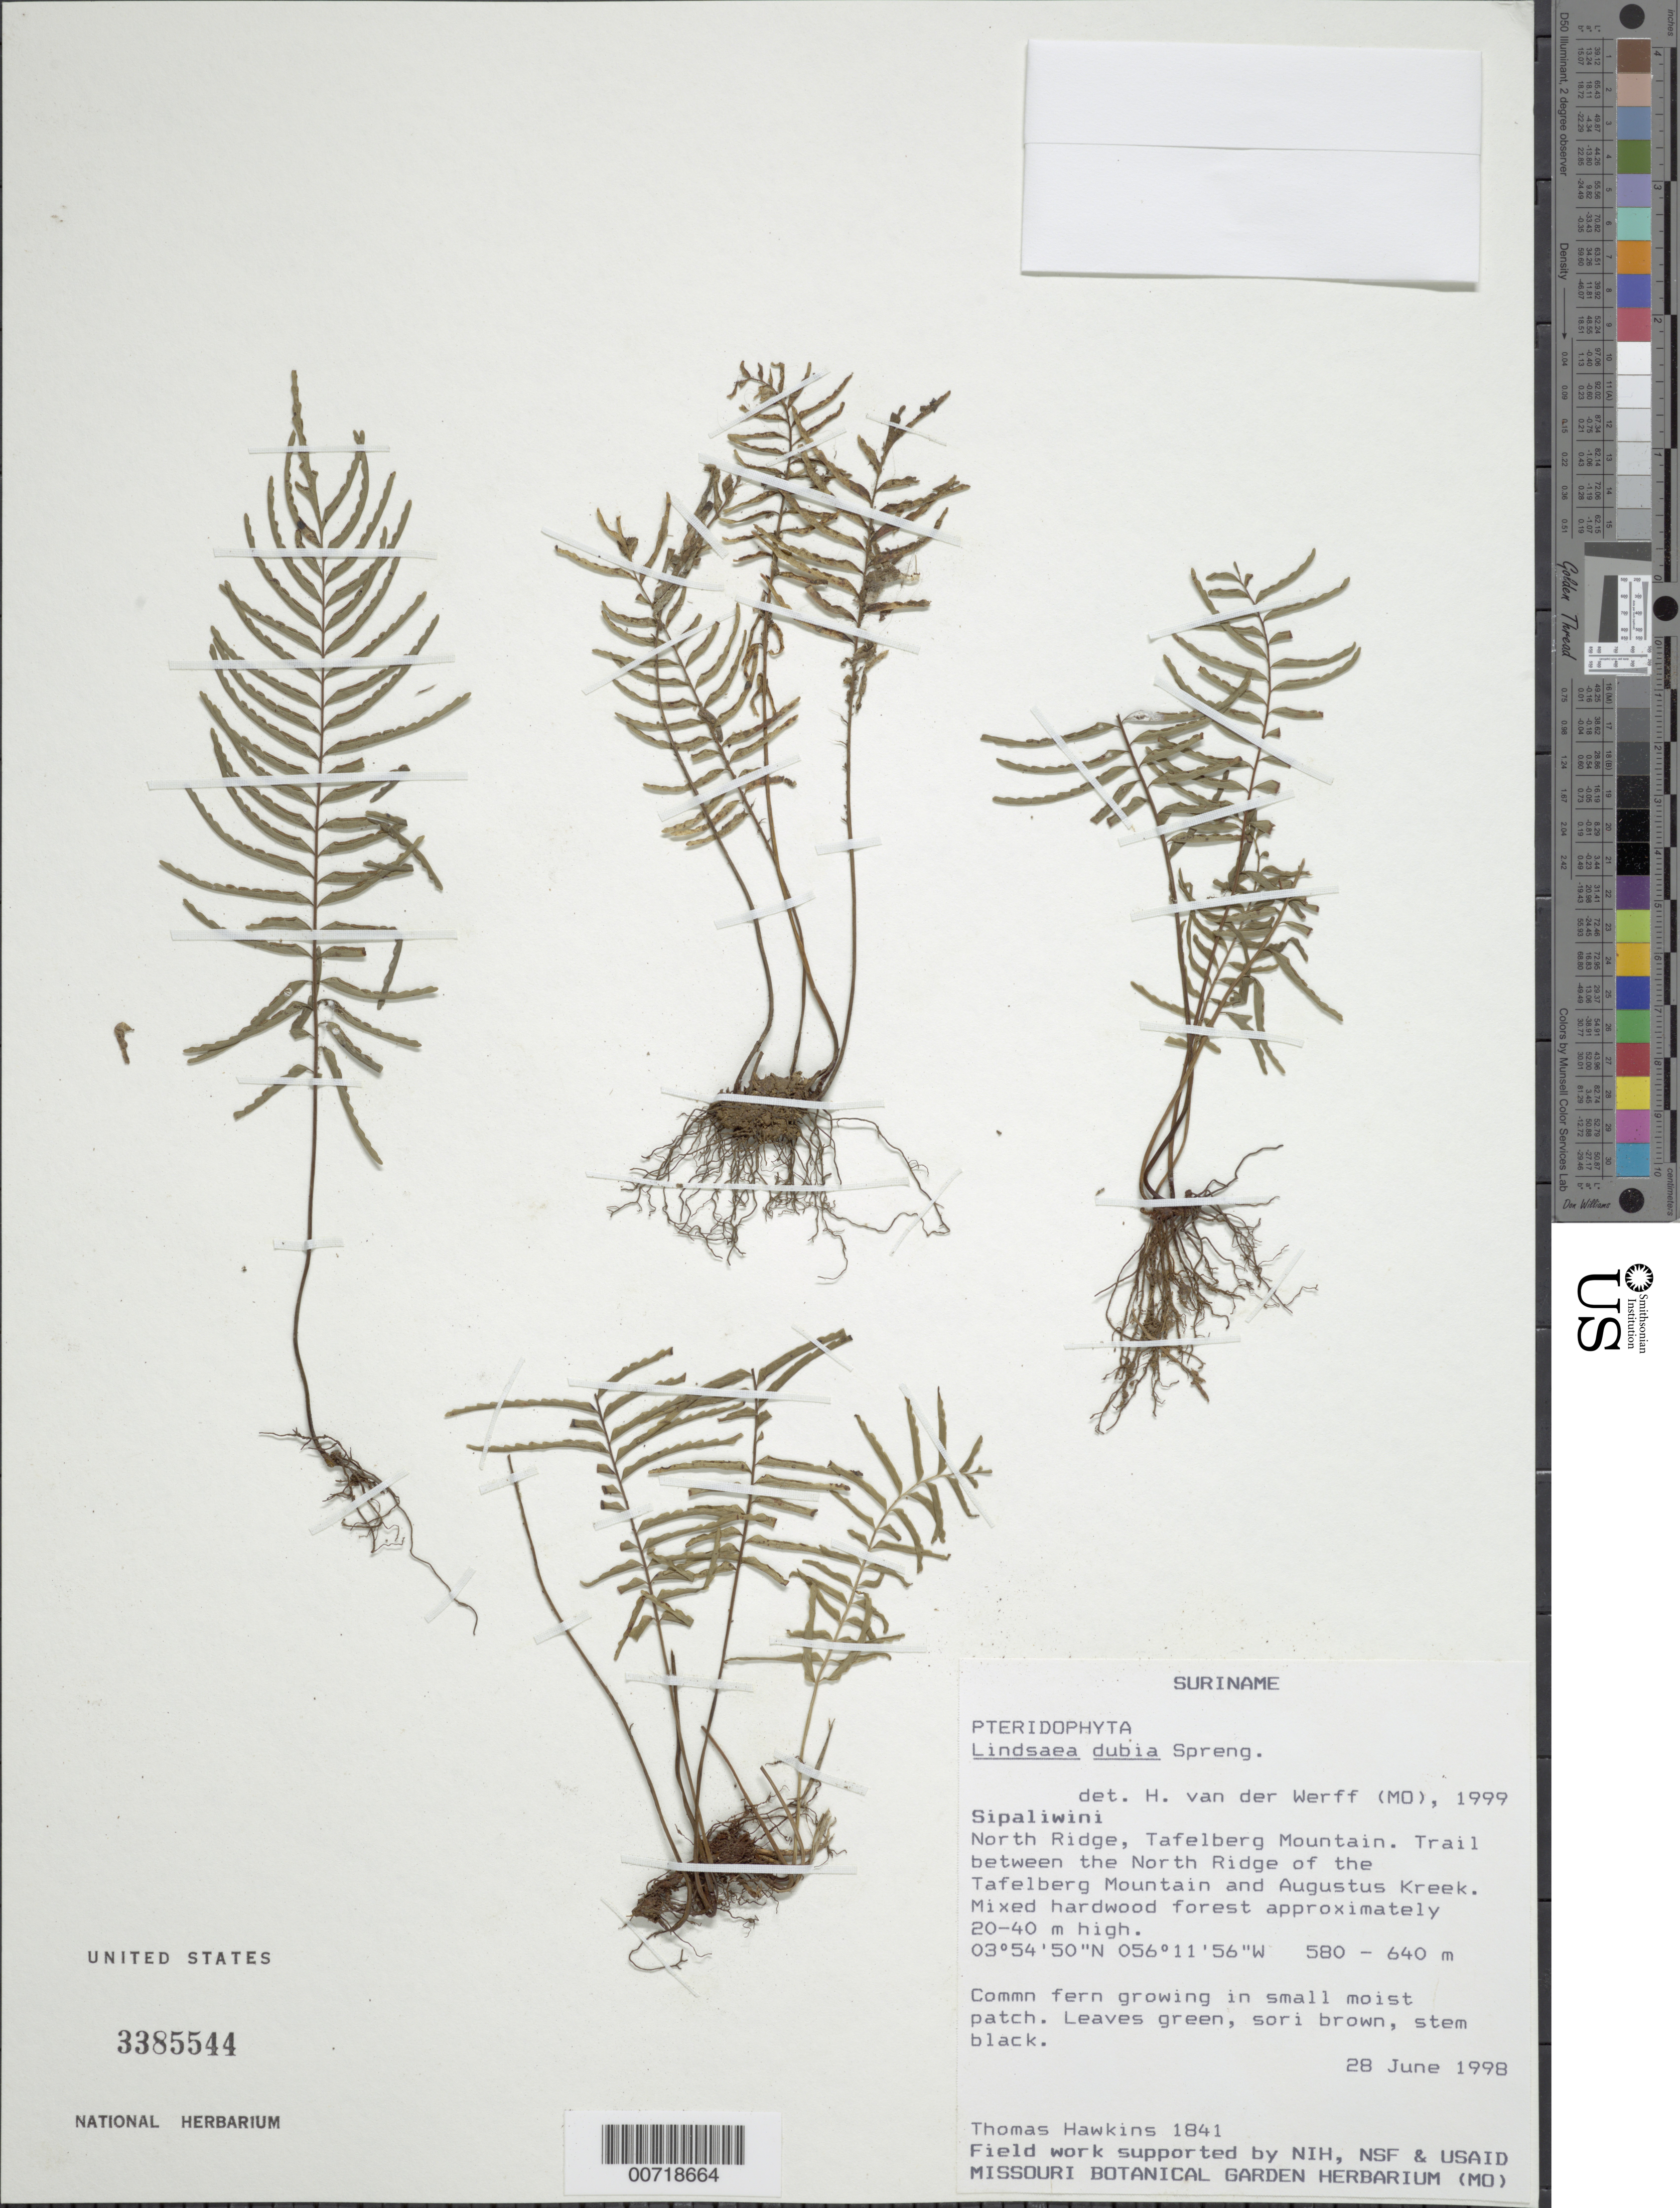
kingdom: Plantae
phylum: Tracheophyta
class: Polypodiopsida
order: Polypodiales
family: Lindsaeaceae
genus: Lindsaea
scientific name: Lindsaea dubia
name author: Spreng.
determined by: van der Werff, H., (MO), Missouri Botanical Garden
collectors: T. Hawkins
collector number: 1841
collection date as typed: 28-Jun-98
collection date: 1998-06-28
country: Suriname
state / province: Sipaliwini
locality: Tafelberg (Table Mountain), North Ridge, toward Augustus Kreek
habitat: Mixed hardwood forest, 20-40 m high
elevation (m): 580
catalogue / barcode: US 3385544